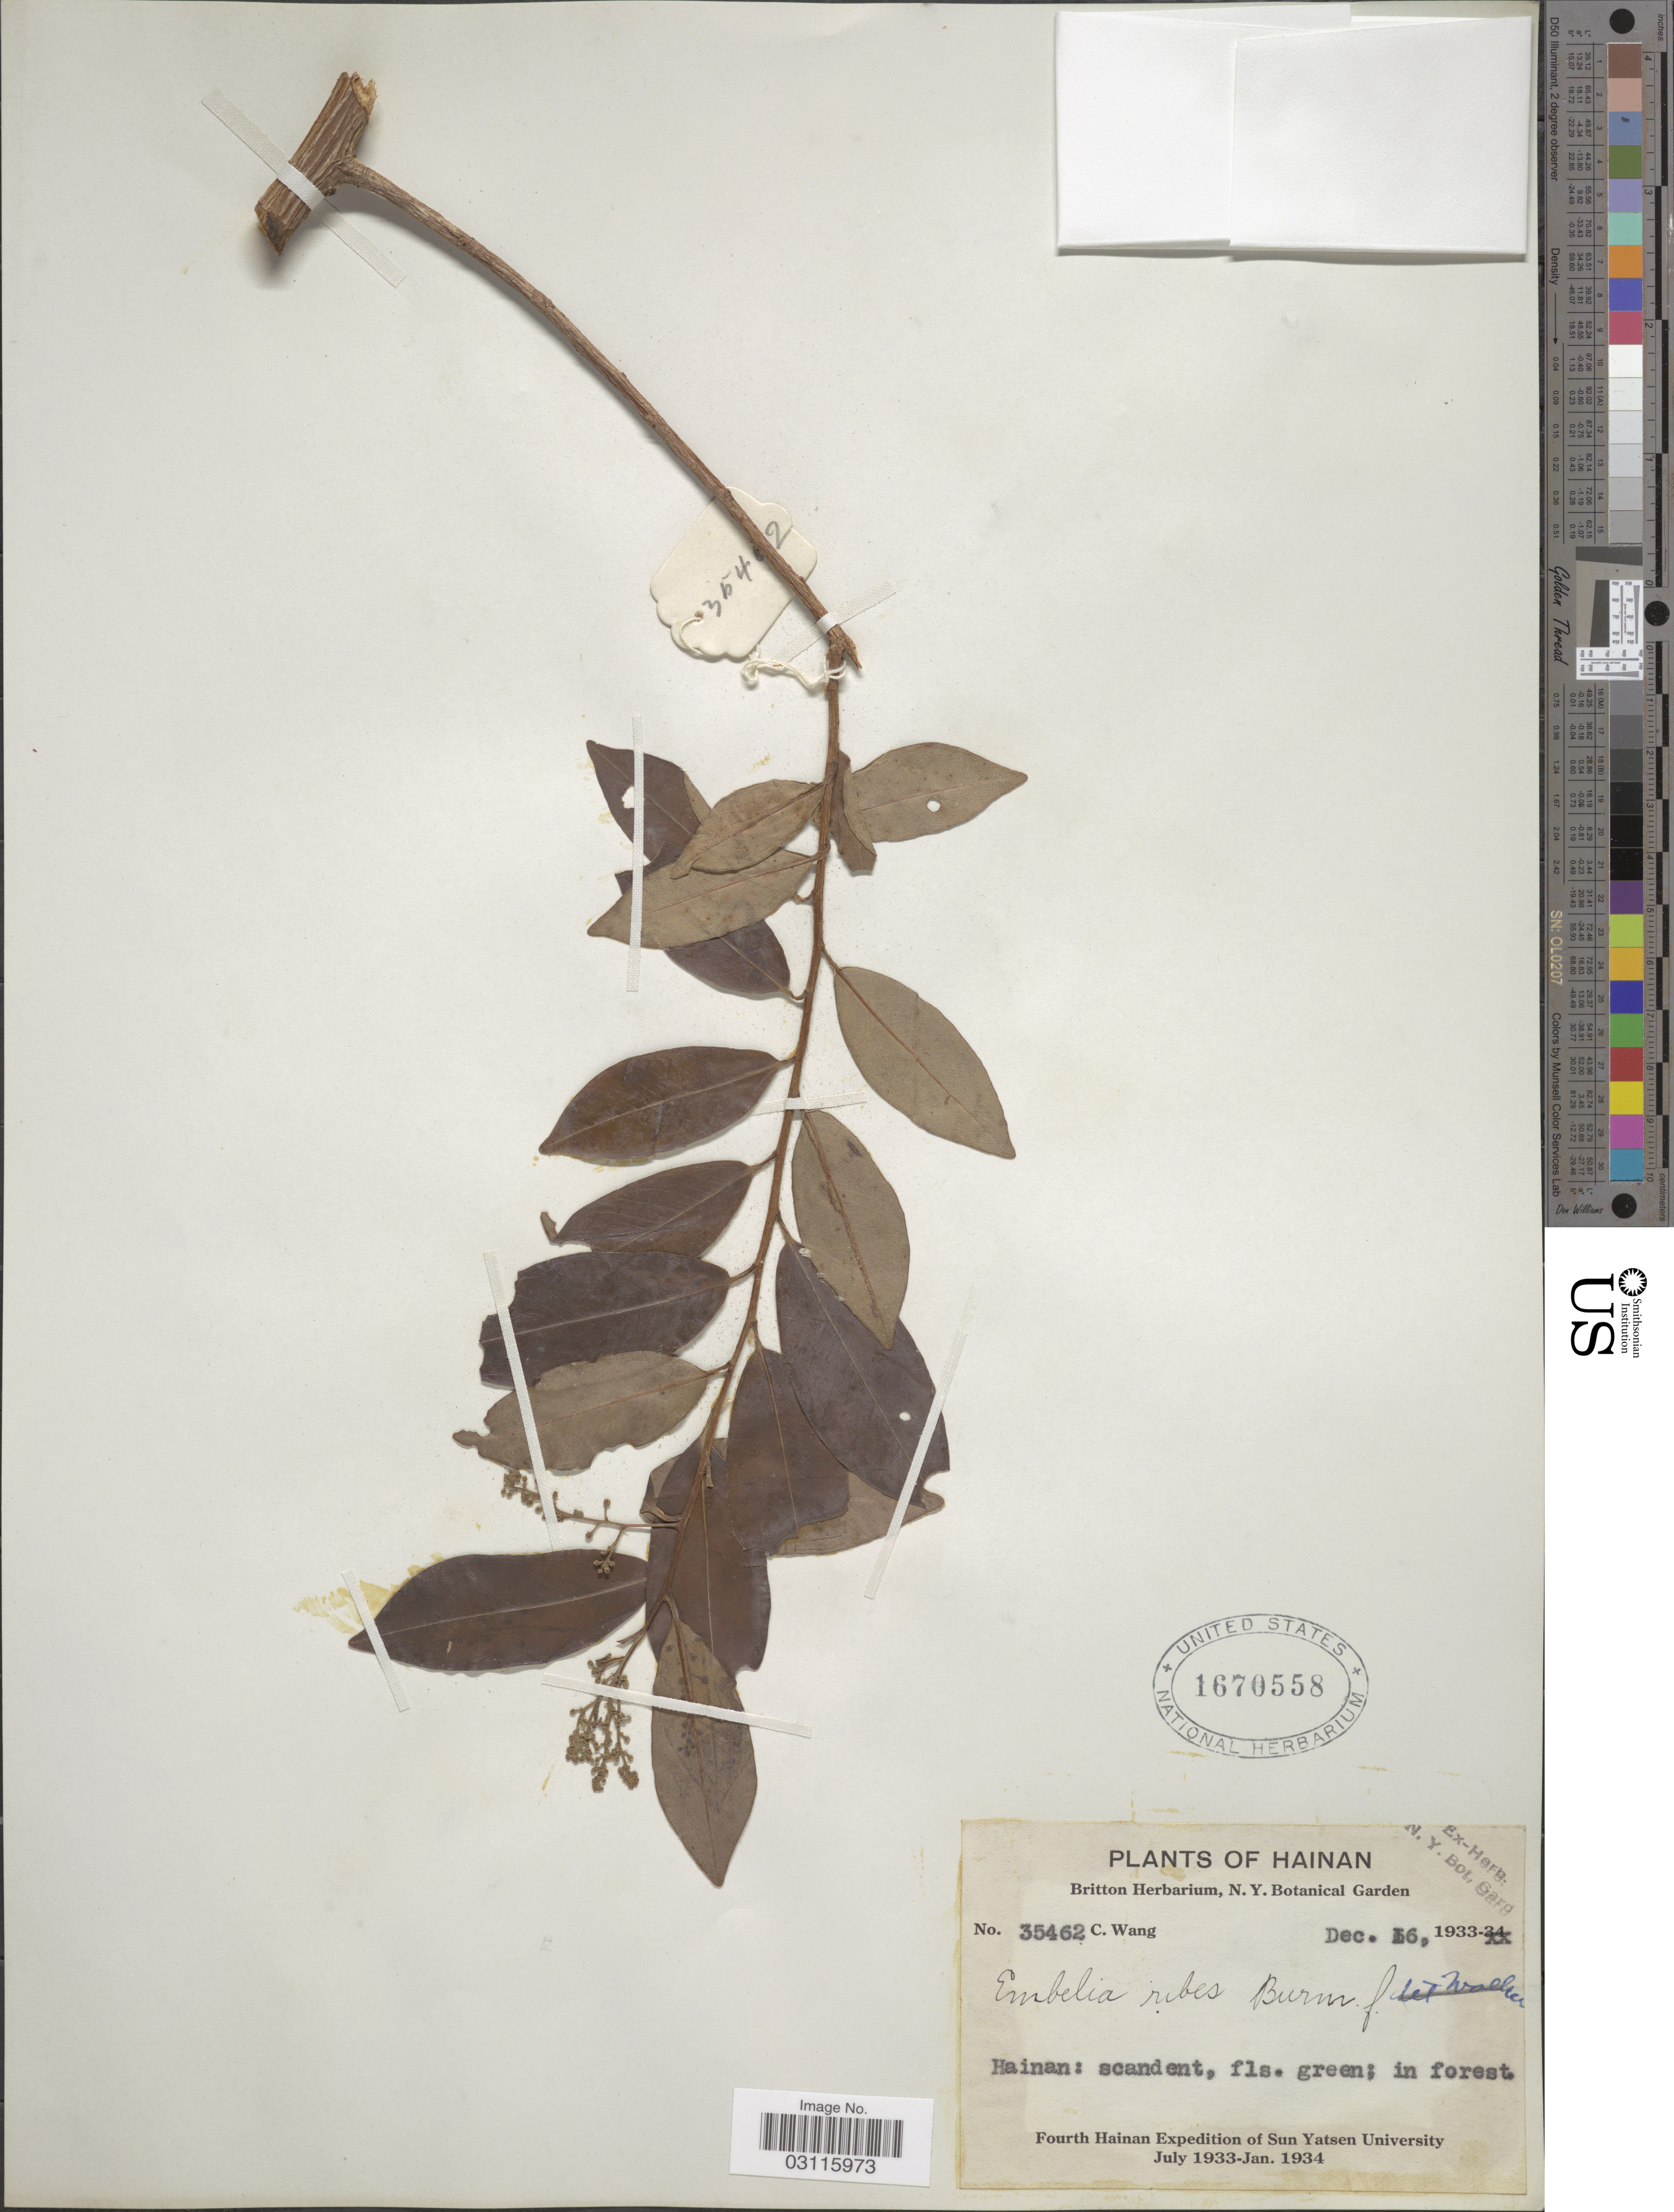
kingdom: Plantae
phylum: Tracheophyta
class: Magnoliopsida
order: Ericales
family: Primulaceae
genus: Embelia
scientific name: Embelia ribes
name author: Burm. f.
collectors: C. Wang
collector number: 35462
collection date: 1933-12-16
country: China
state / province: Hainan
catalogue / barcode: US 1670558